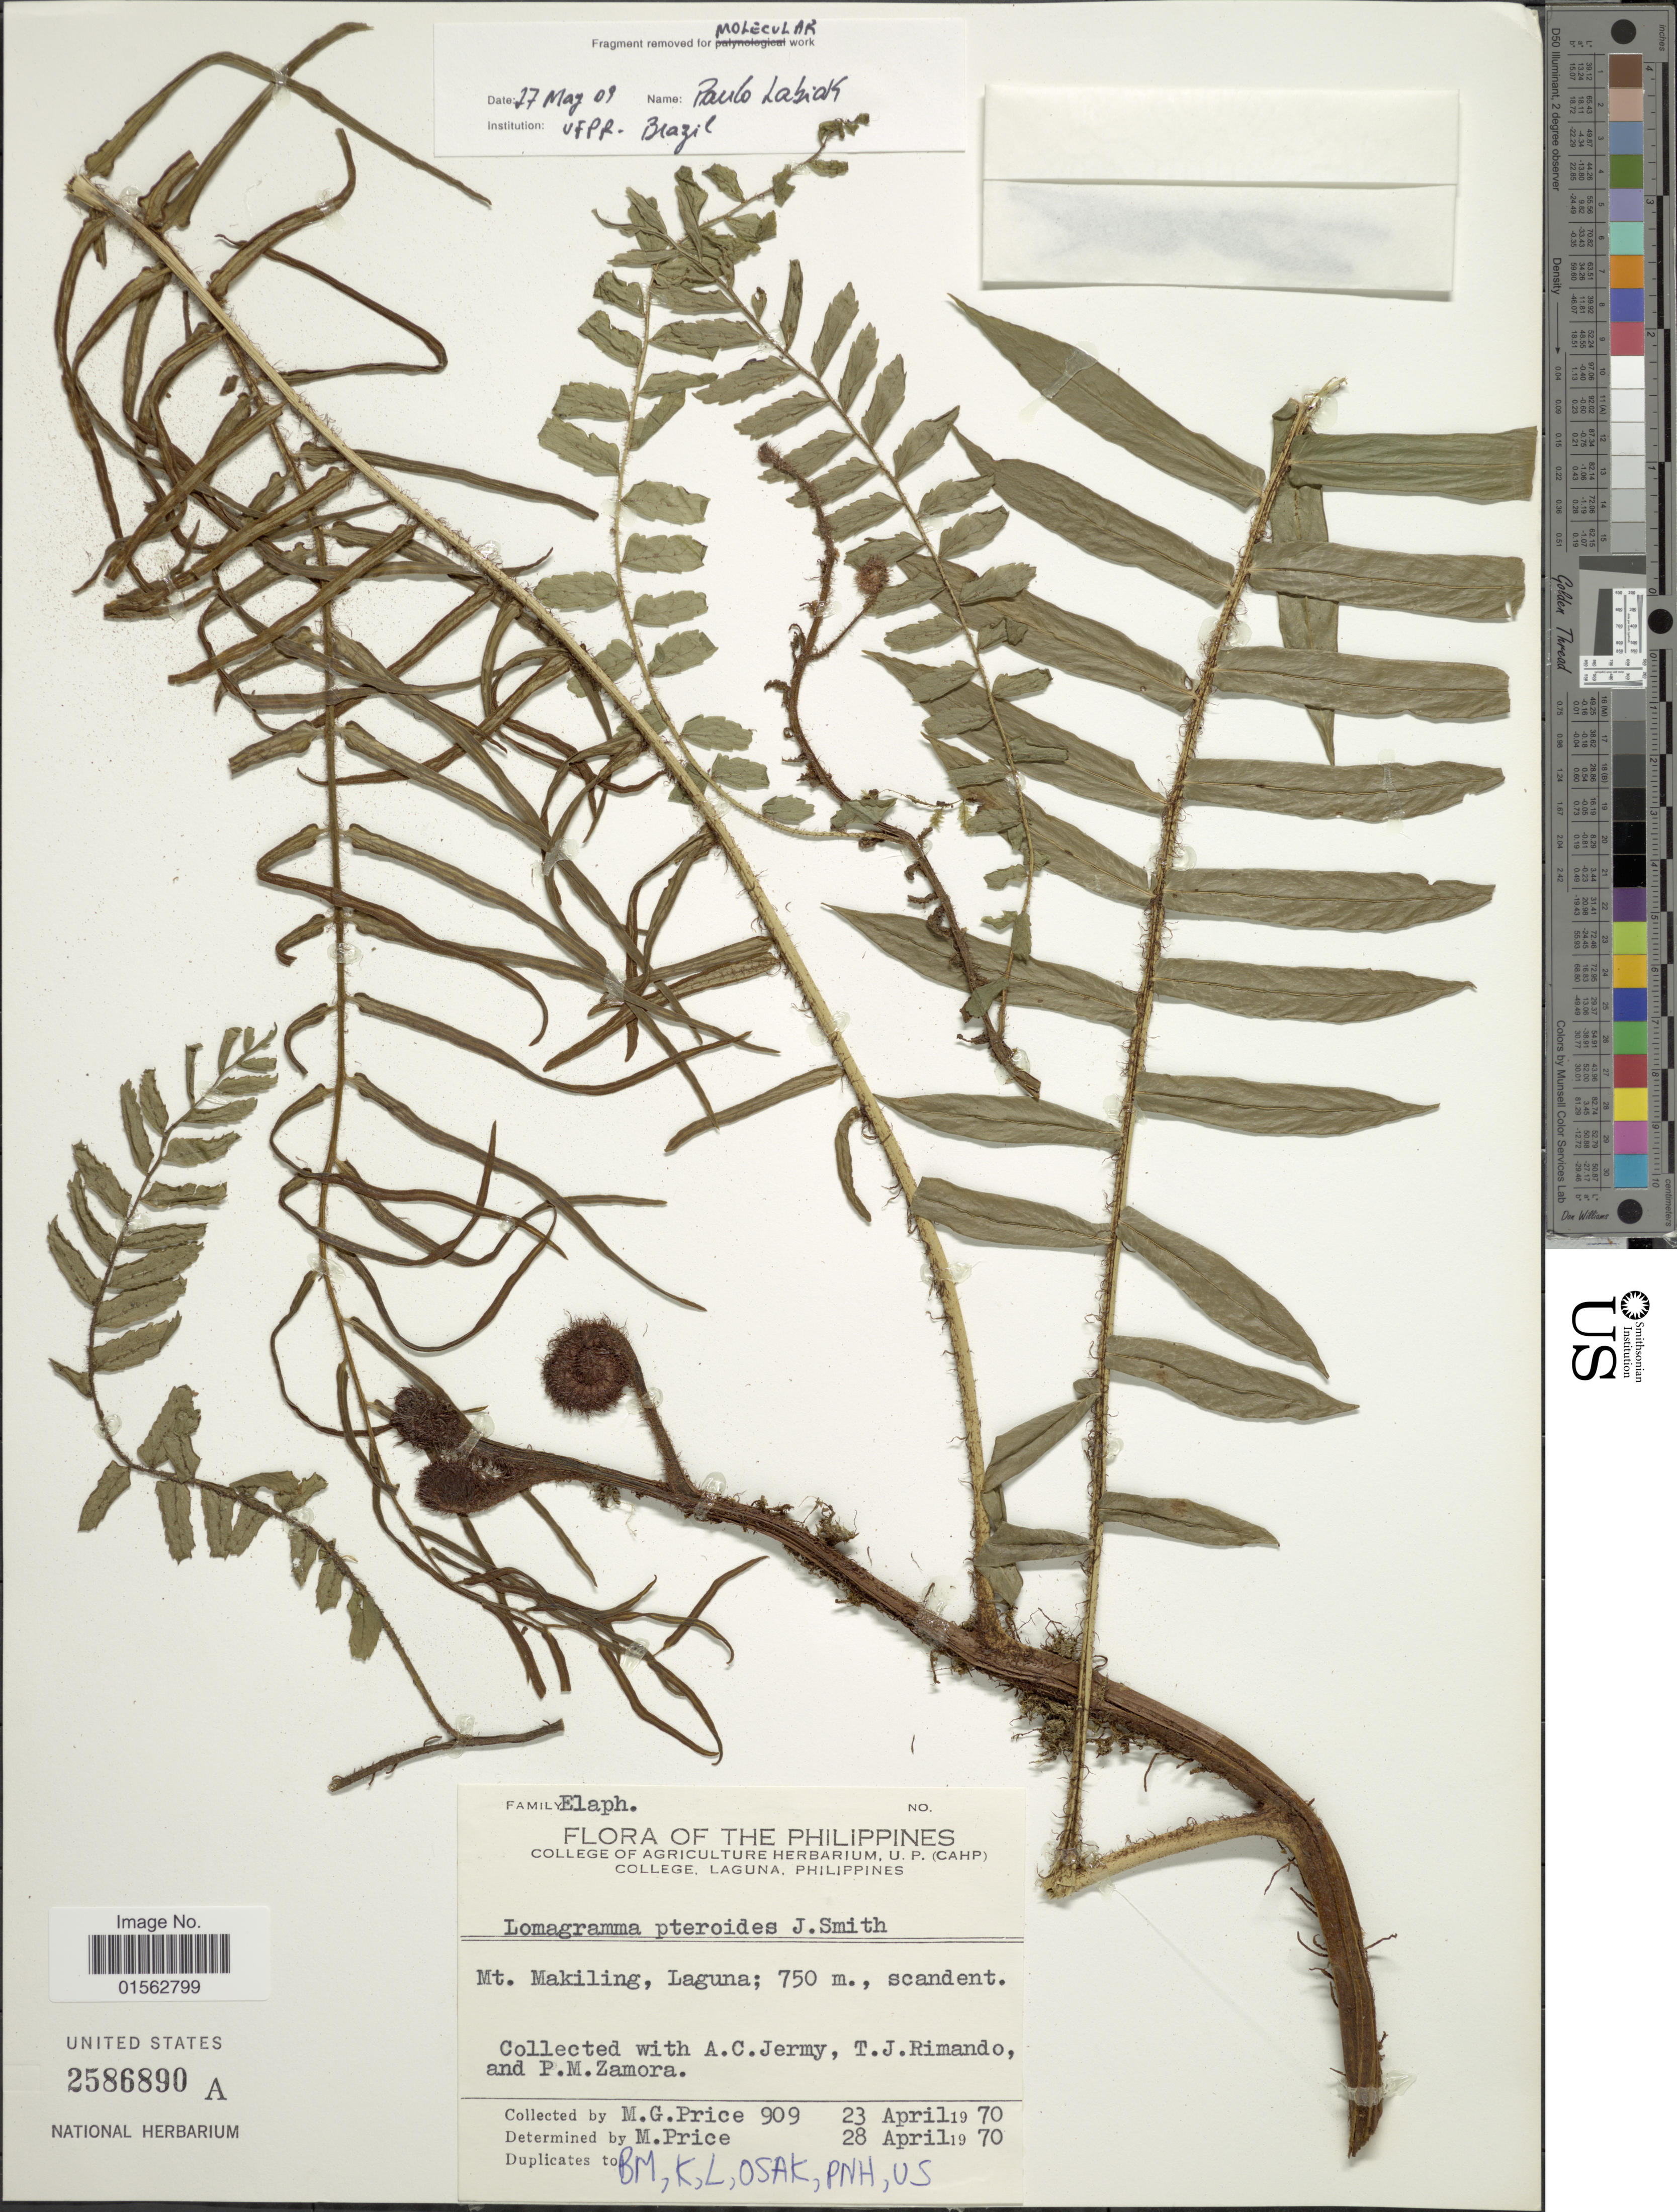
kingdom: Plantae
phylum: Tracheophyta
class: Polypodiopsida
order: Polypodiales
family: Dryopteridaceae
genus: Lomagramma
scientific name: Lomagramma pteroides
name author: J. Sm.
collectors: M. G. Price, A. Jermy, T. Rimando & P. Zamora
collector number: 909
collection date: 1970-04-23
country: Philippines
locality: Philippines, Mt. Makiling, Laguna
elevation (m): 750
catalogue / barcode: US 2586890A